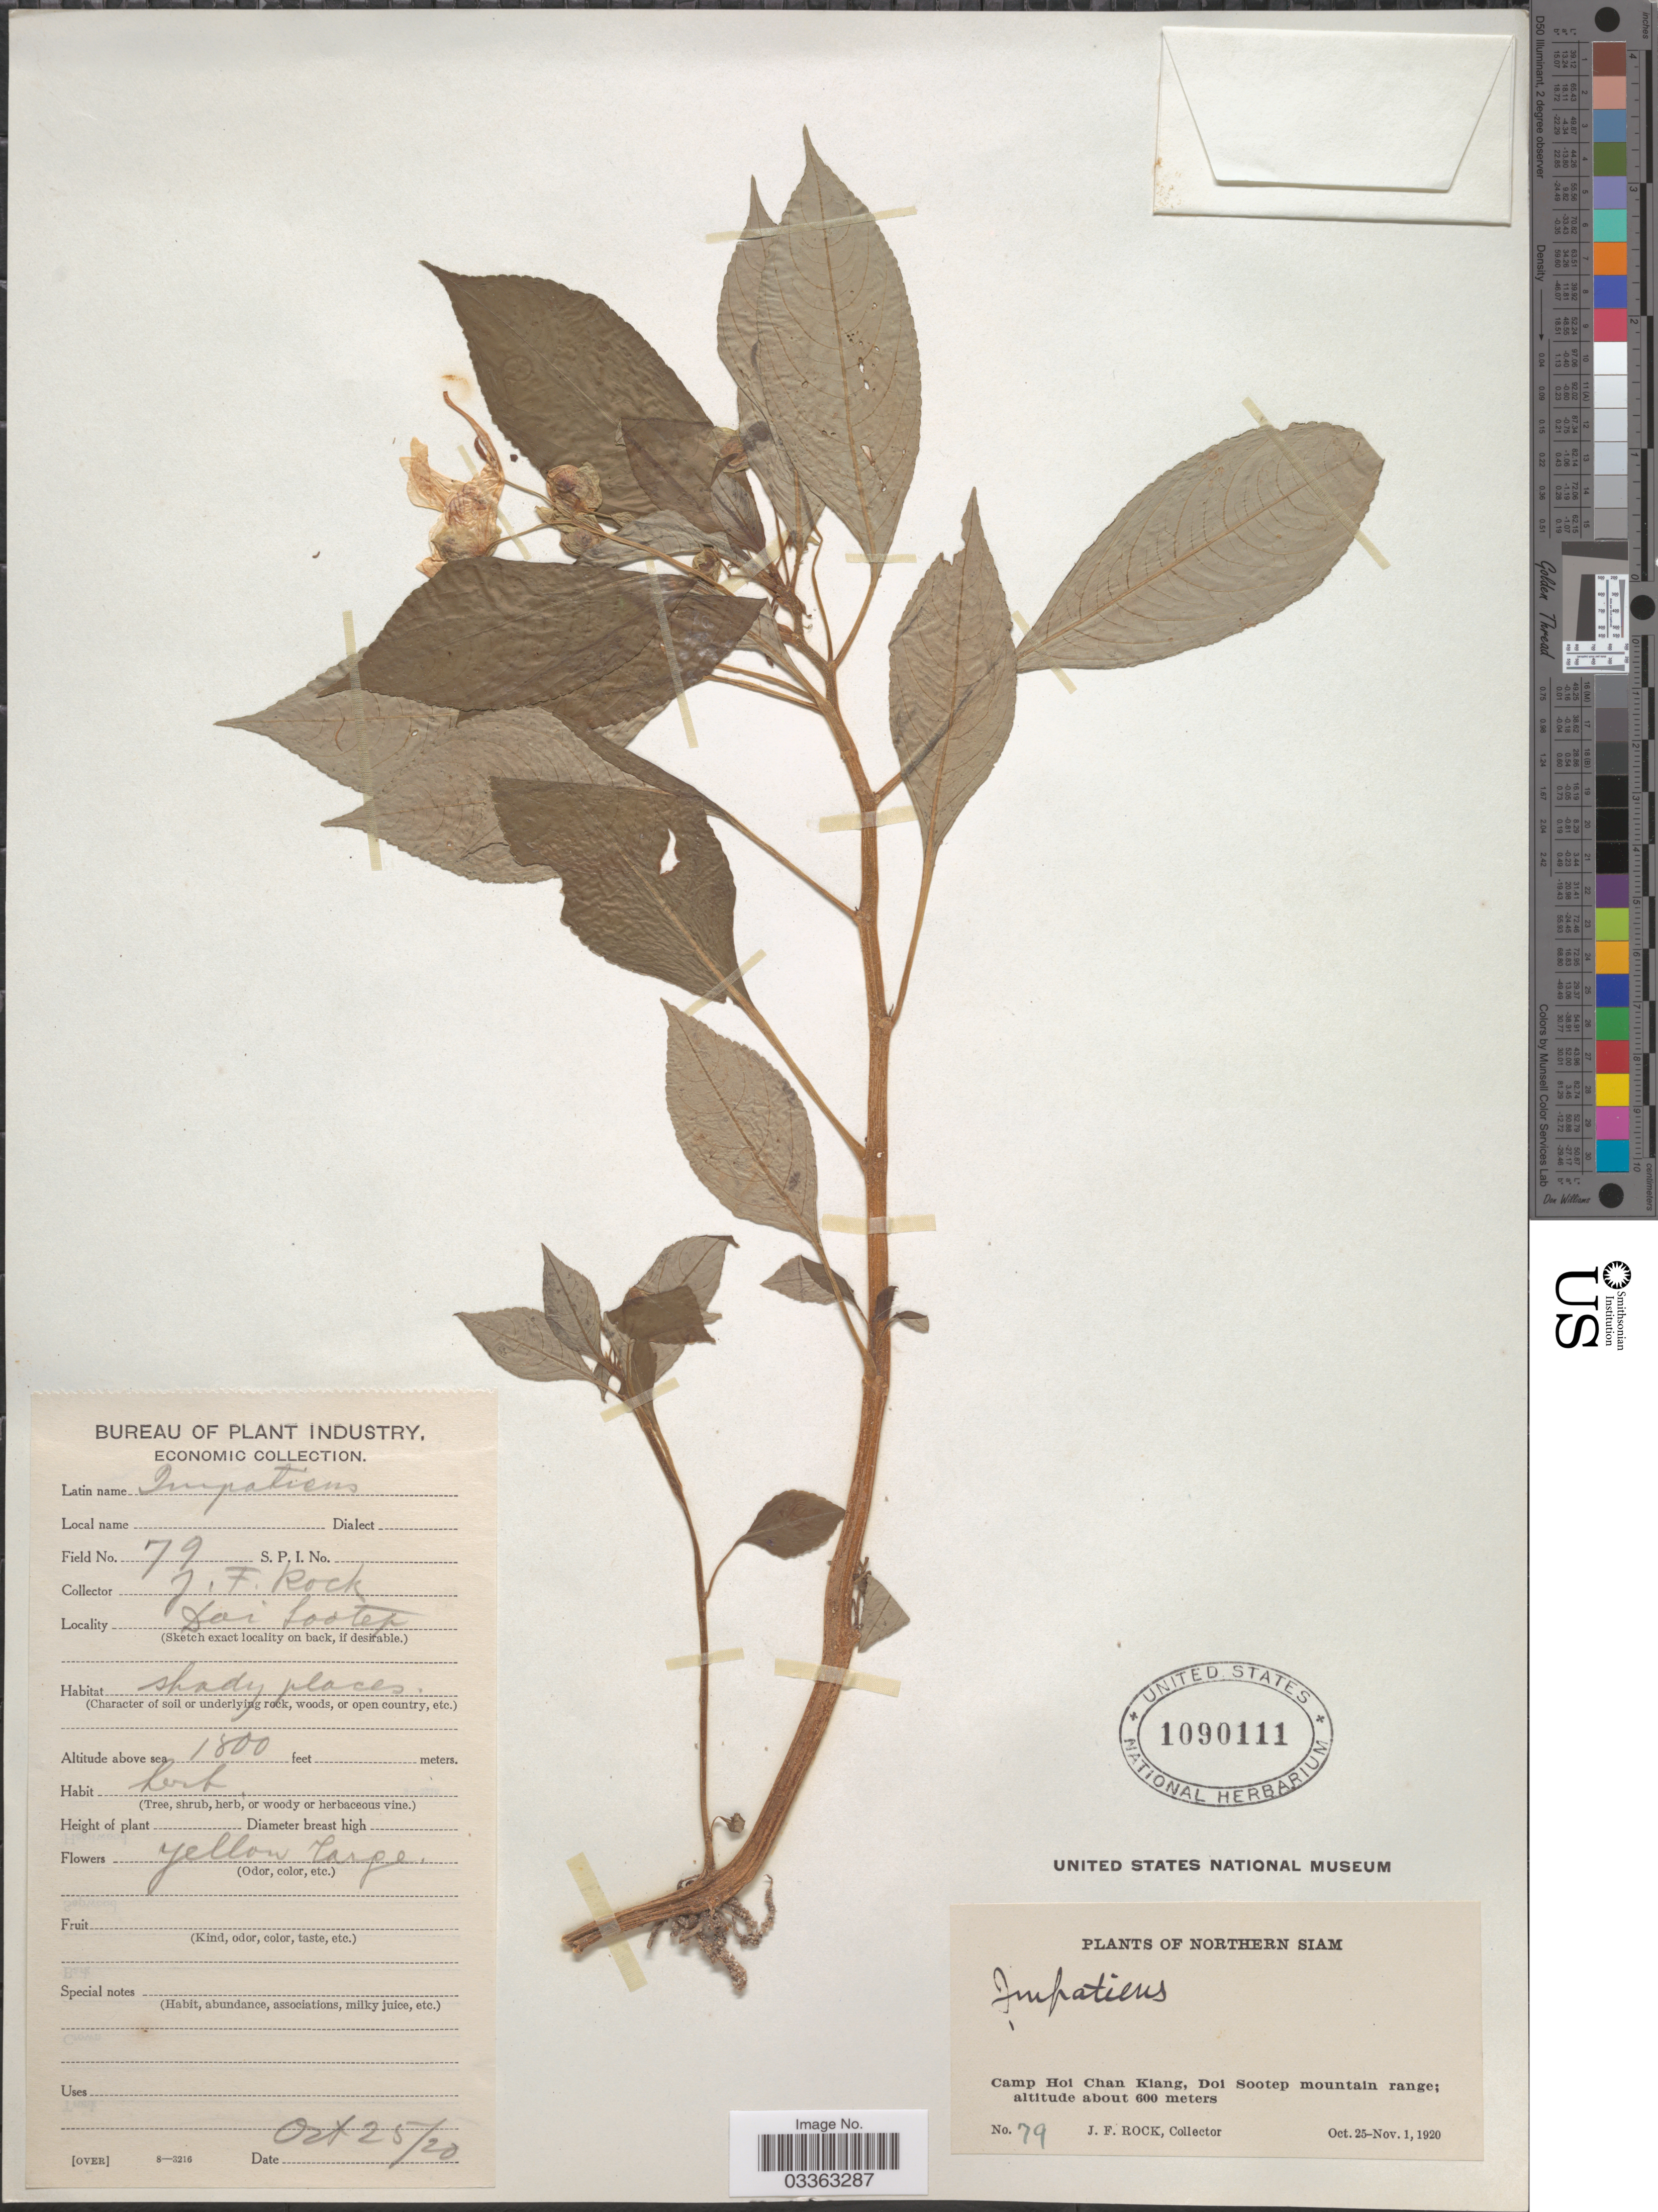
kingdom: Plantae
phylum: Tracheophyta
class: Magnoliopsida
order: Ericales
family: Balsaminaceae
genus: Impatiens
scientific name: Impatiens sp.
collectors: J. Rock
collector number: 79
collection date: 1920-10-25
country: Thailand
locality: Northern Siam. Camp Hoi Chan Kiang, Doi Sootep mountain range.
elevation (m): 1800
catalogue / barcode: US 1090111